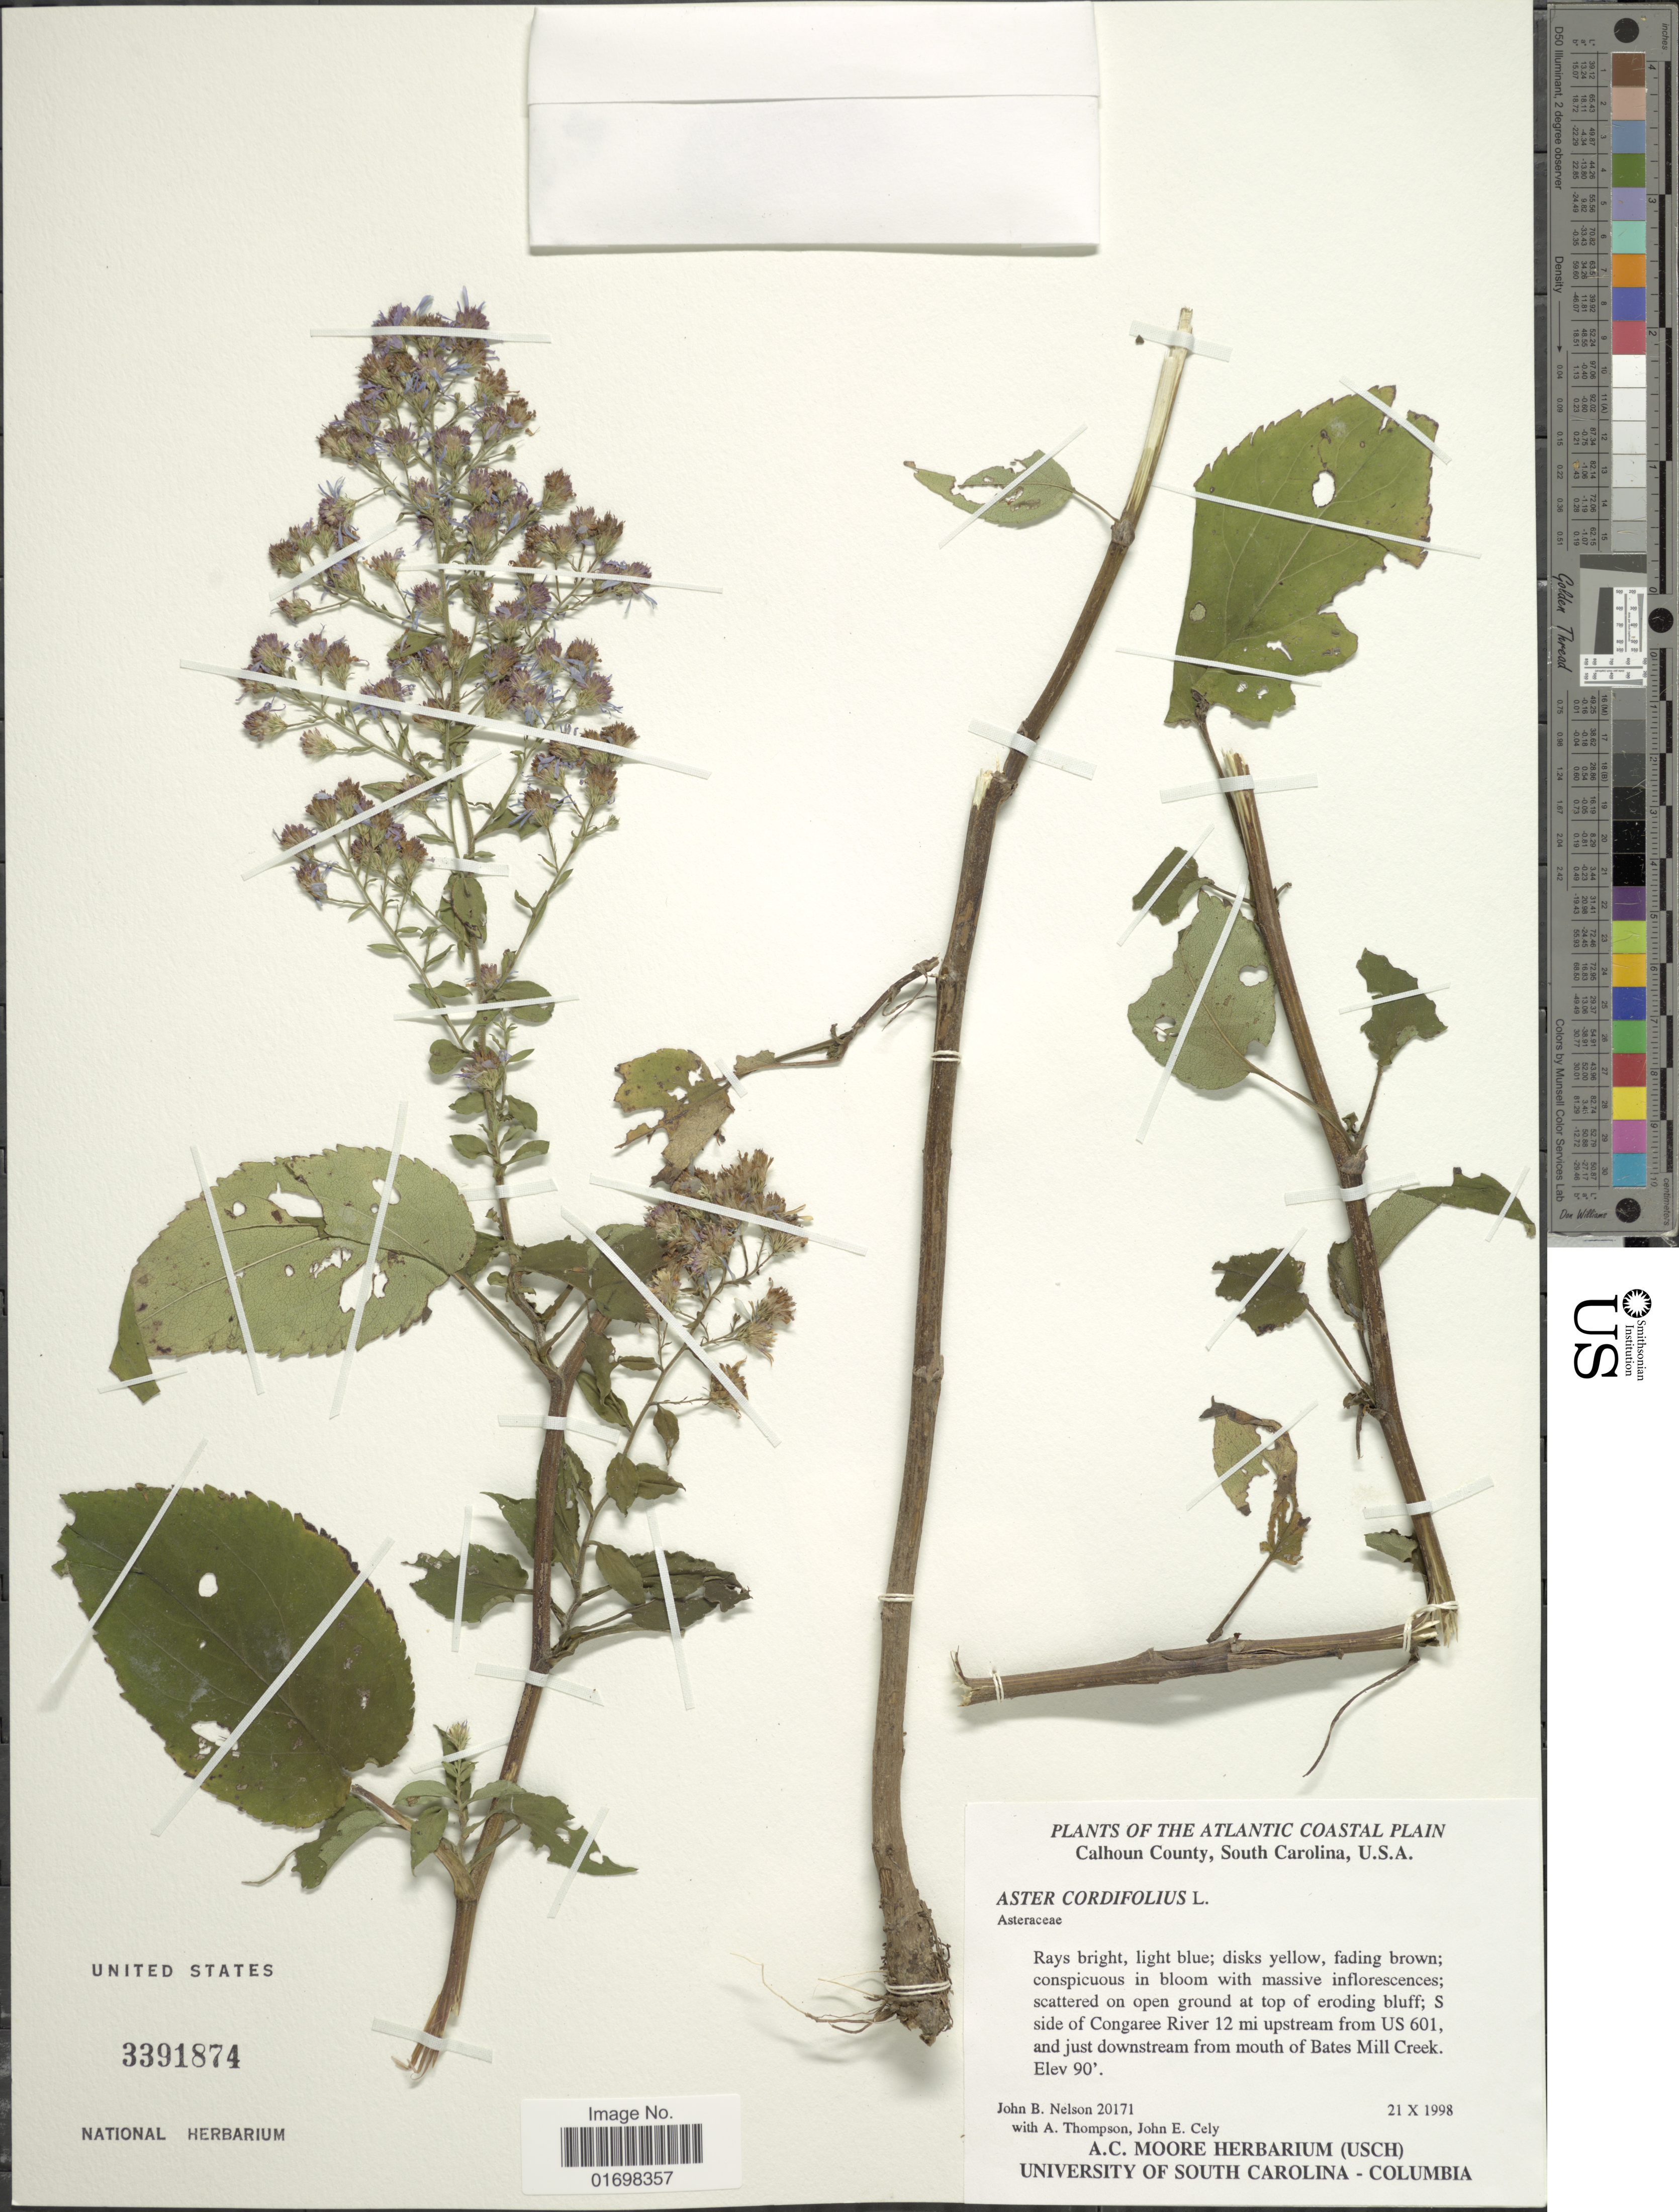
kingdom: Plantae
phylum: Tracheophyta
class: Magnoliopsida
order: Asterales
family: Asteraceae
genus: Symphyotrichum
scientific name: Symphyotrichum cordifolium var. cordifolium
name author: (L.) G.L. Nesom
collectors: J. B. Nelson, A. Thompson & J. Cely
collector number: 20171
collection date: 1998-10-21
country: United States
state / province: South Carolina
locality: Atlantic Coastal Plain, Calhoun County, South Carolina, U.S.A., S side of Congaree River 12 mi upstream from US 601, and just downstream from mouth of Bates Mill Creek.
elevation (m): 27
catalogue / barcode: US 3391874